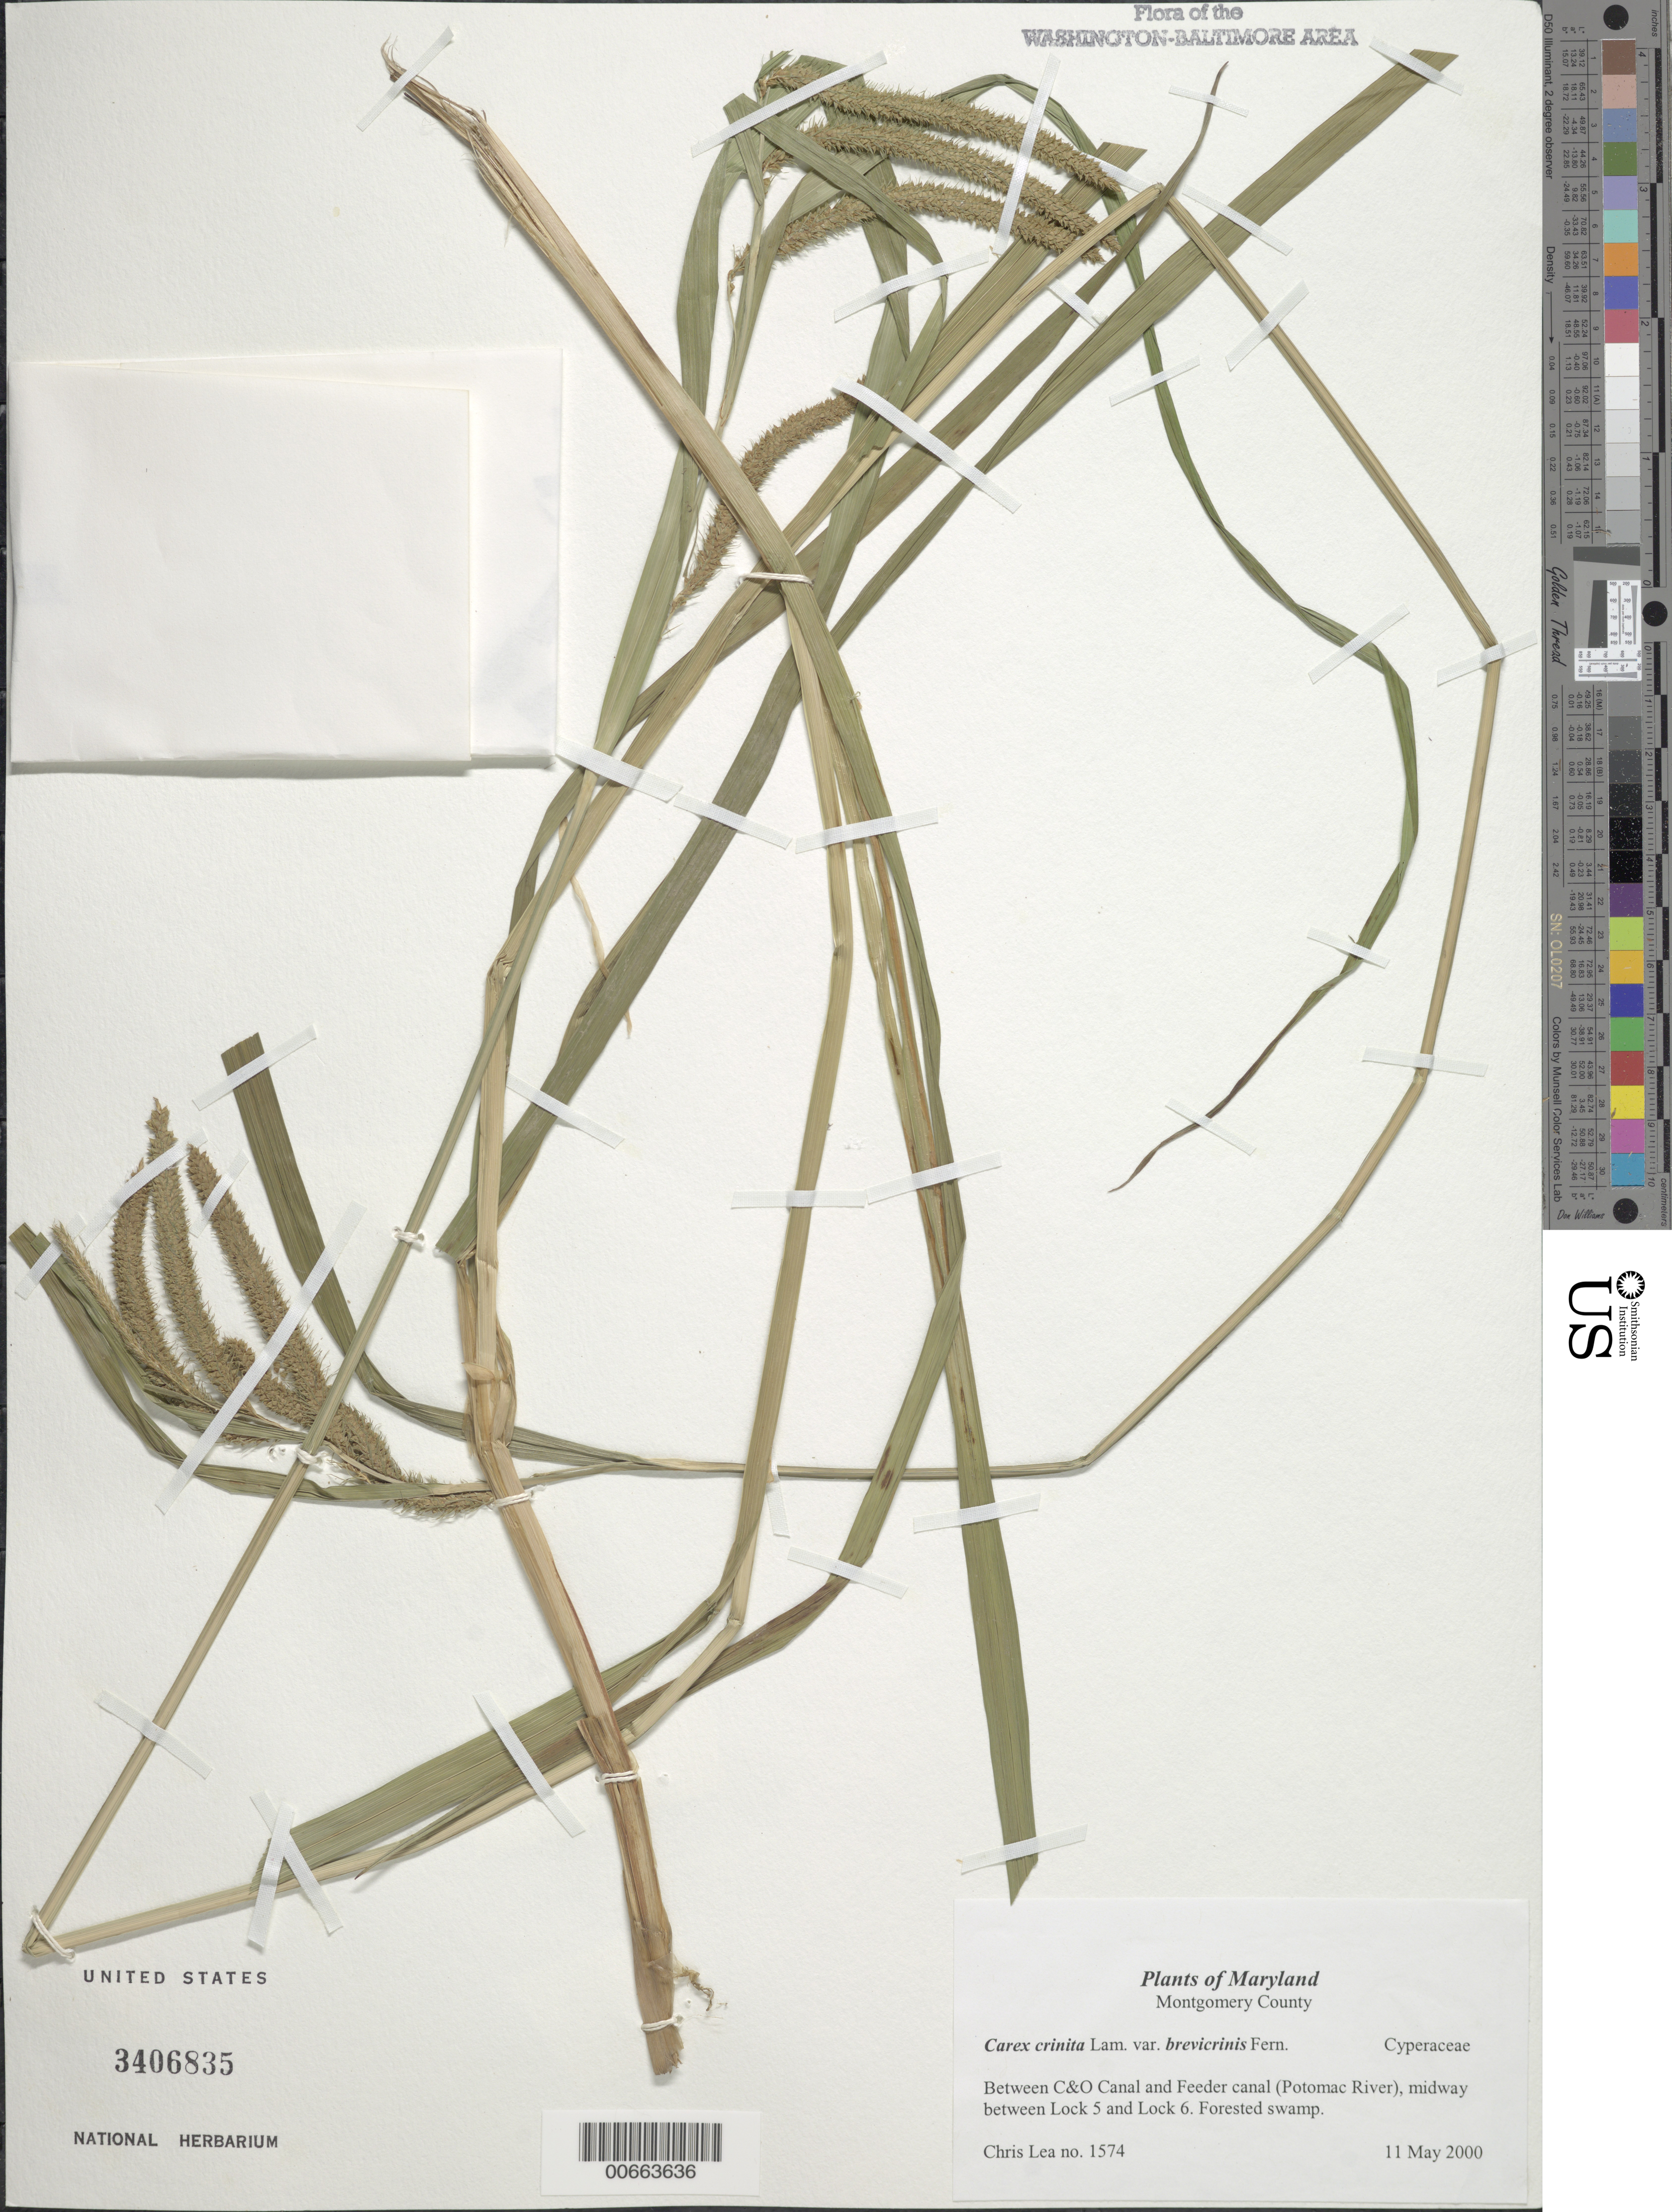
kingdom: Plantae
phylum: Tracheophyta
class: Liliopsida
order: Poales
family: Cyperaceae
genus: Carex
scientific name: Carex crinita var. brevicrinis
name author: Fernald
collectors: C. Lea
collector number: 1574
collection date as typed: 11 May 2000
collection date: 2000-05-11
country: United States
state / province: Maryland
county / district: Montgomery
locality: Between C&O Canal and Feeder canal (Potomac River), midway between Lock 5 and Lock 6.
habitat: Forested swamp.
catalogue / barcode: US 3406835